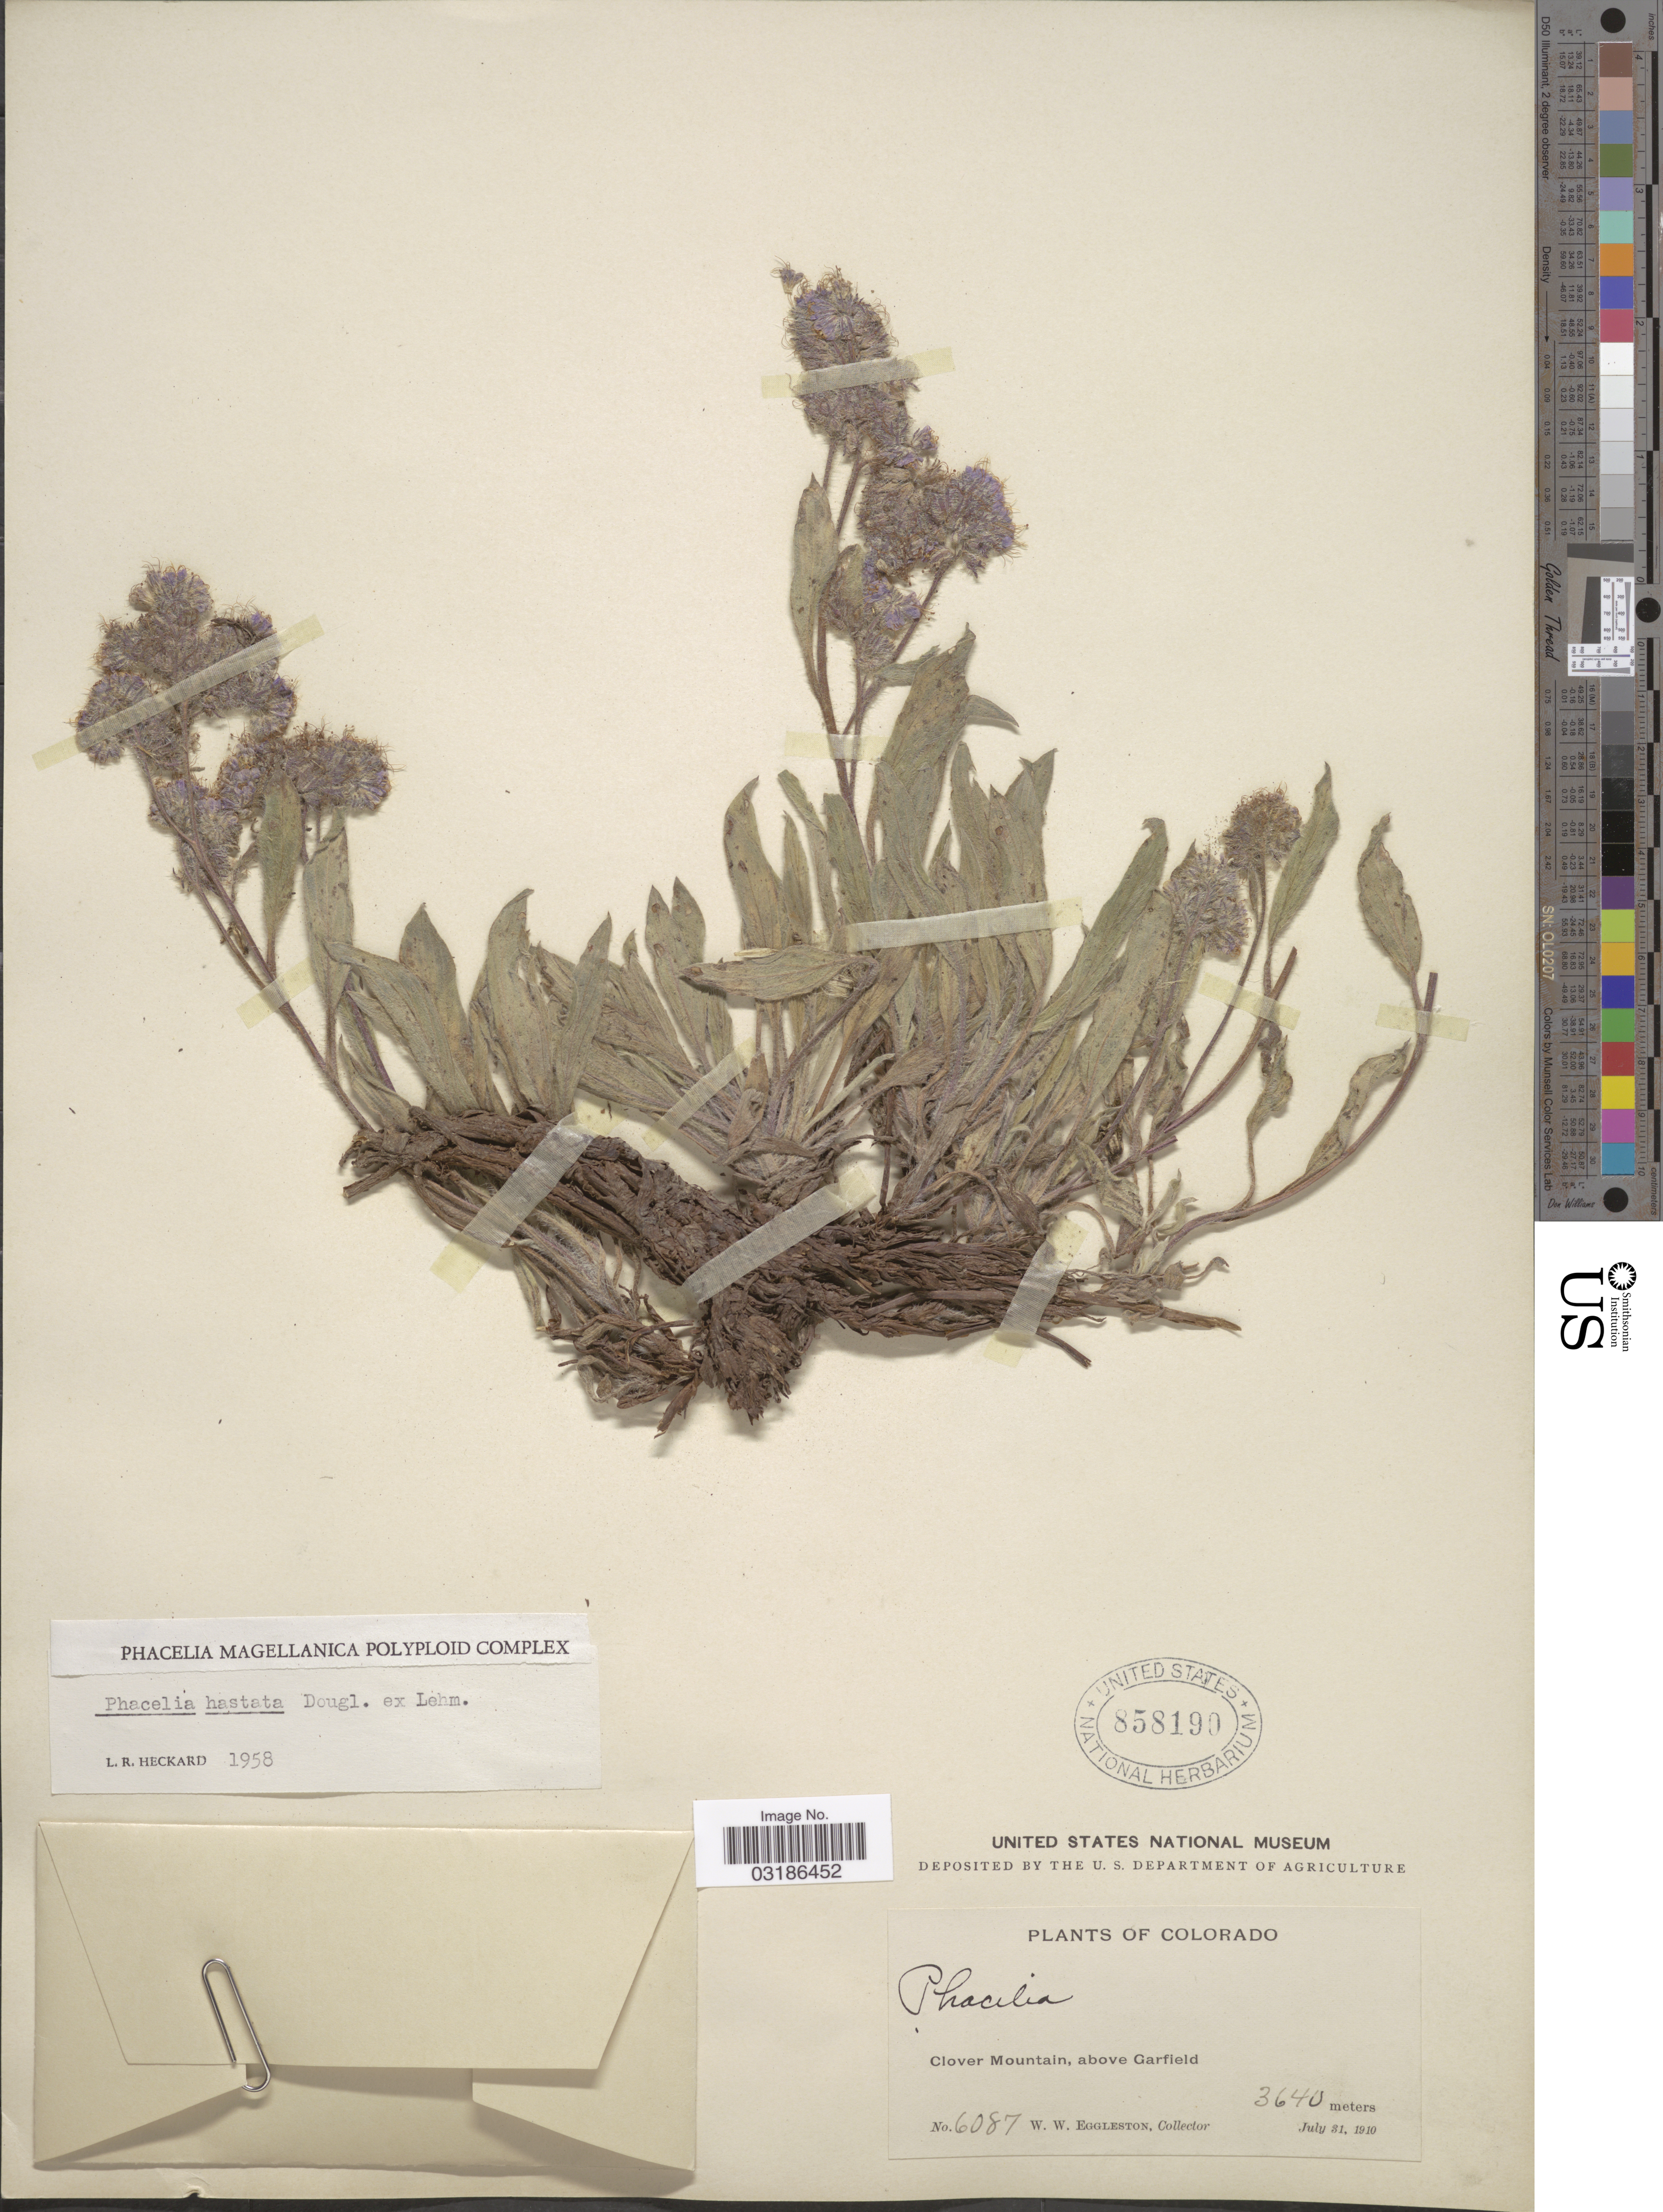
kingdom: Plantae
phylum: Tracheophyta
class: Magnoliopsida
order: Boraginales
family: Hydrophyllaceae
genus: Phacelia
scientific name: Phacelia hastata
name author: Douglas ex Lehm.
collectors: W. W. Eggleston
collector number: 6087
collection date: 1910-07-31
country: United States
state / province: Colorado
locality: Clover Mountain, above Garfield.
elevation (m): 3640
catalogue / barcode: US 858190